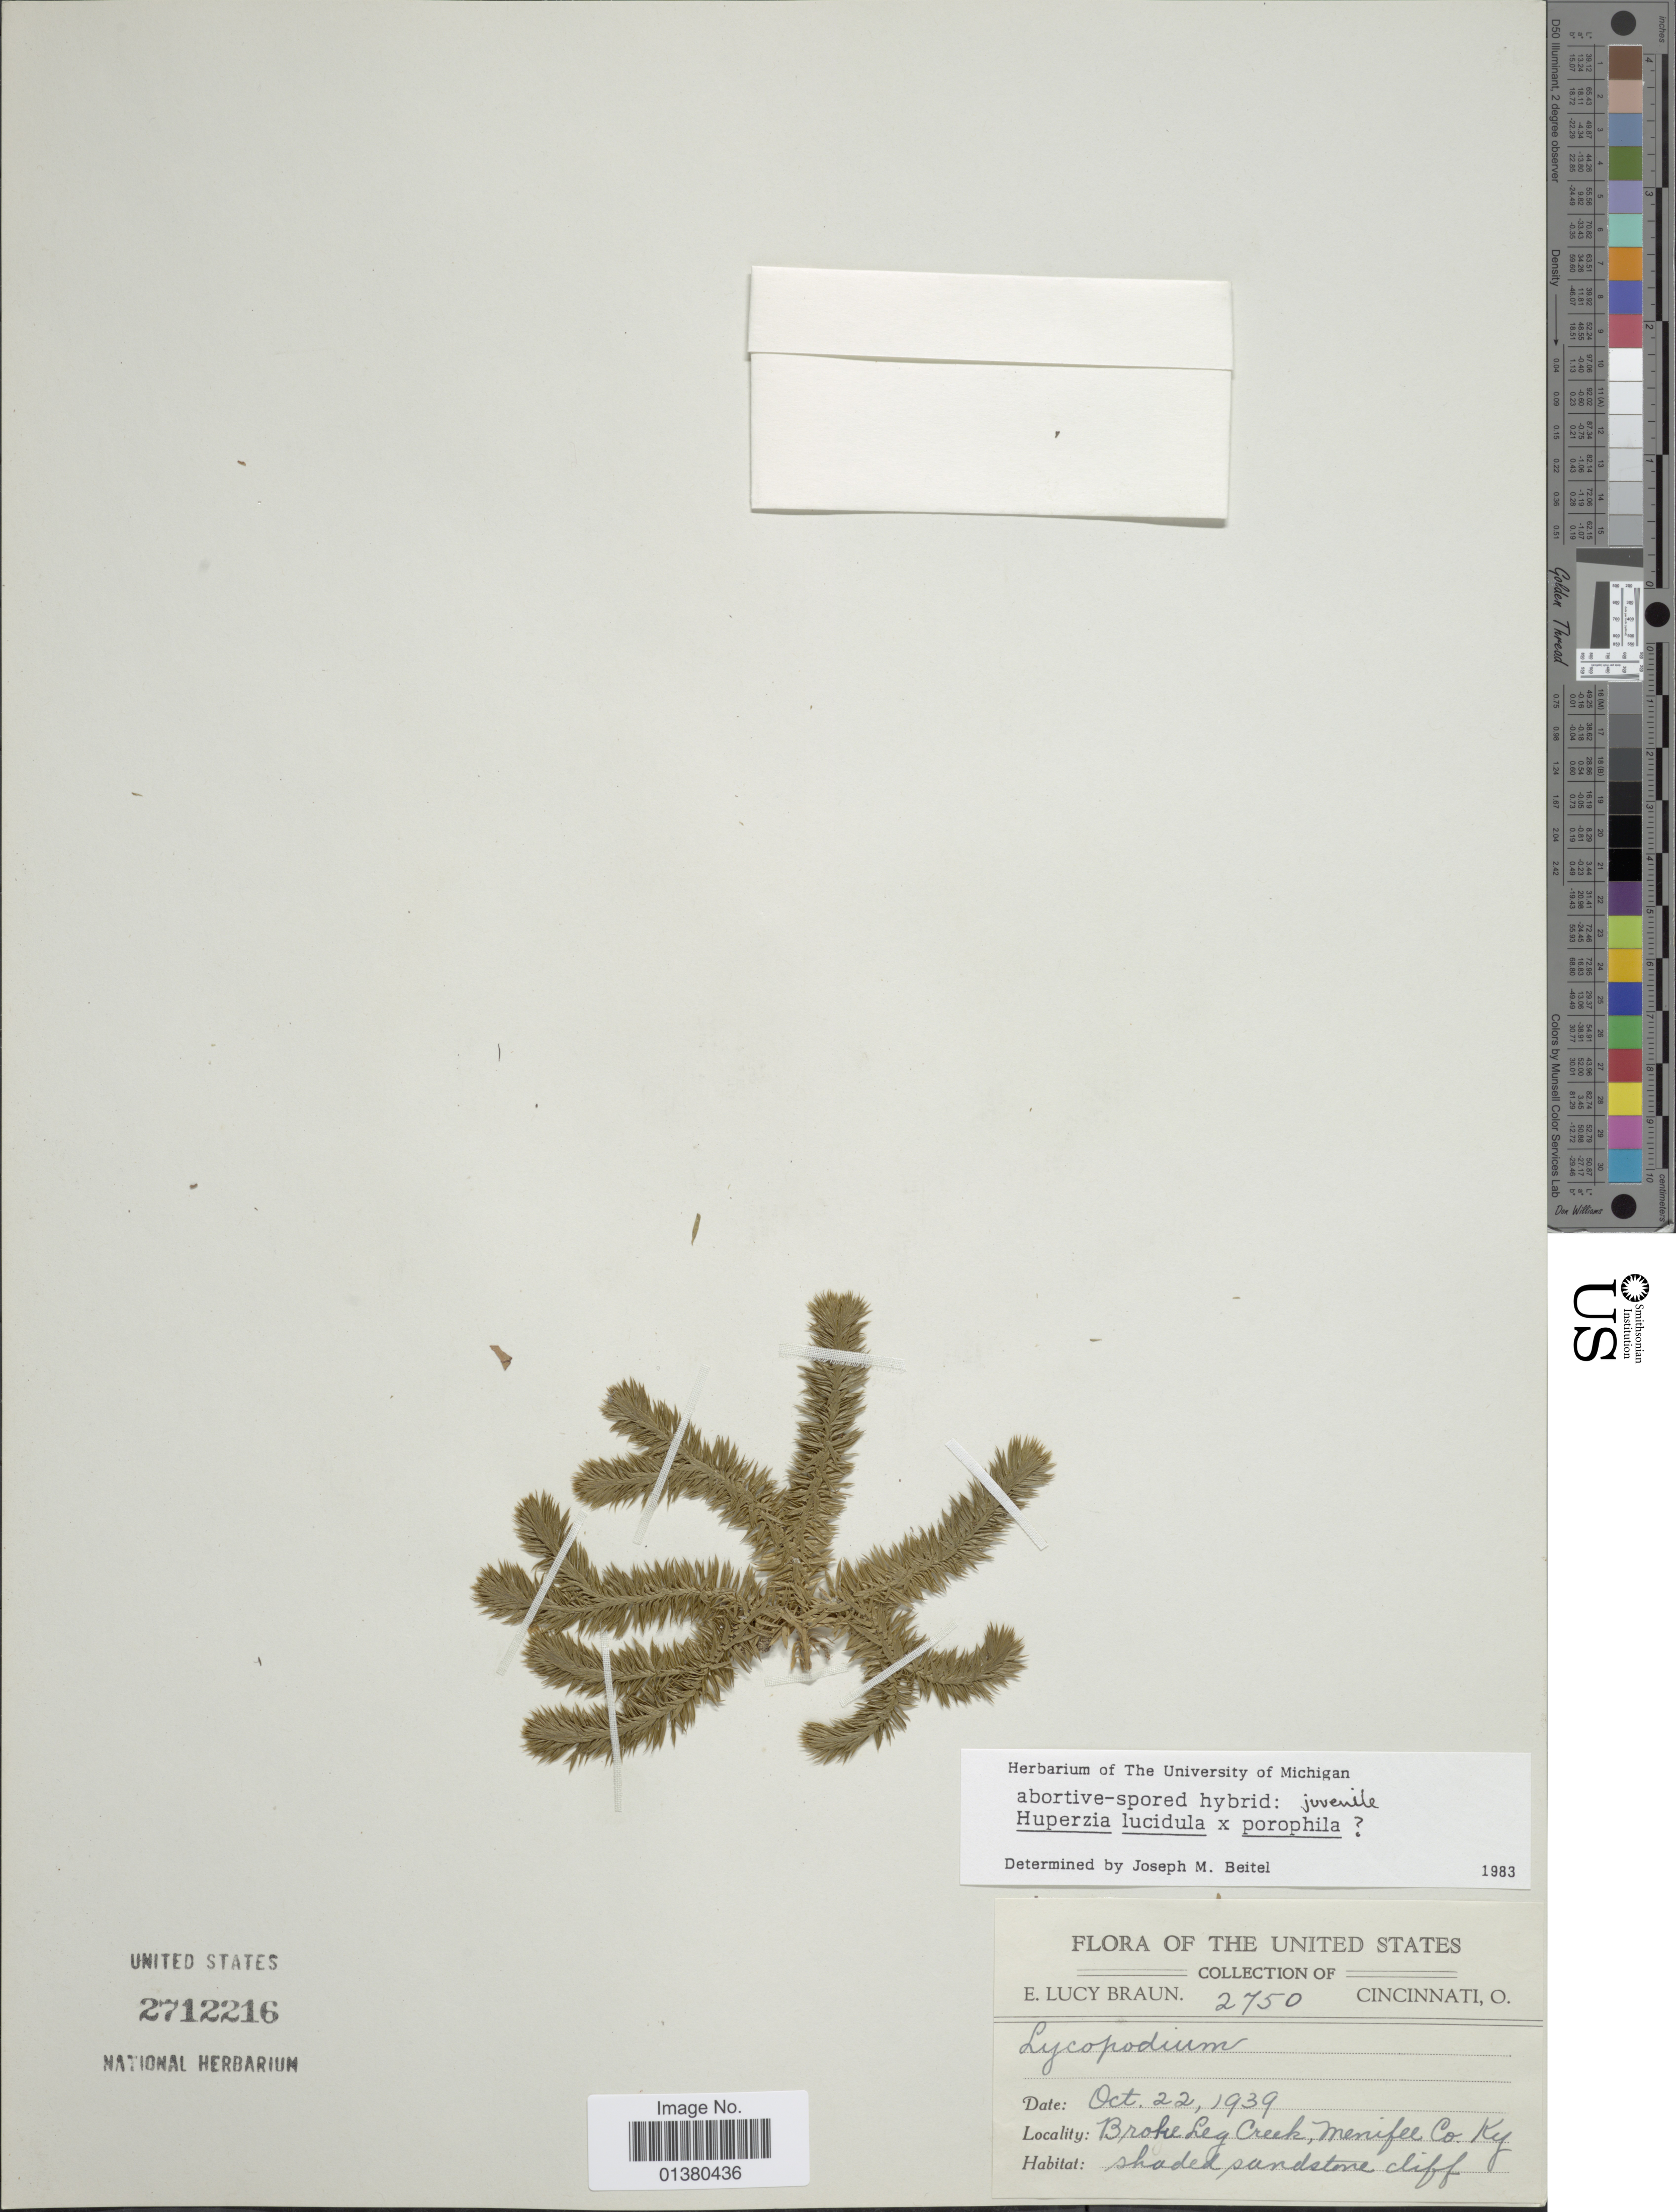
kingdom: Plantae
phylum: Tracheophyta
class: Lycopodiopsida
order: Lycopodiales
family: Lycopodiaceae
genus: Huperzia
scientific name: Huperzia lucidula x H. porophila (F.E. Lloyd & Underw.) Holub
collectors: E. L. Braun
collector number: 2750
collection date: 1939-10-22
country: United States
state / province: Kentucky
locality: Broke Leg Creek, Menifee Co.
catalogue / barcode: US 2712216